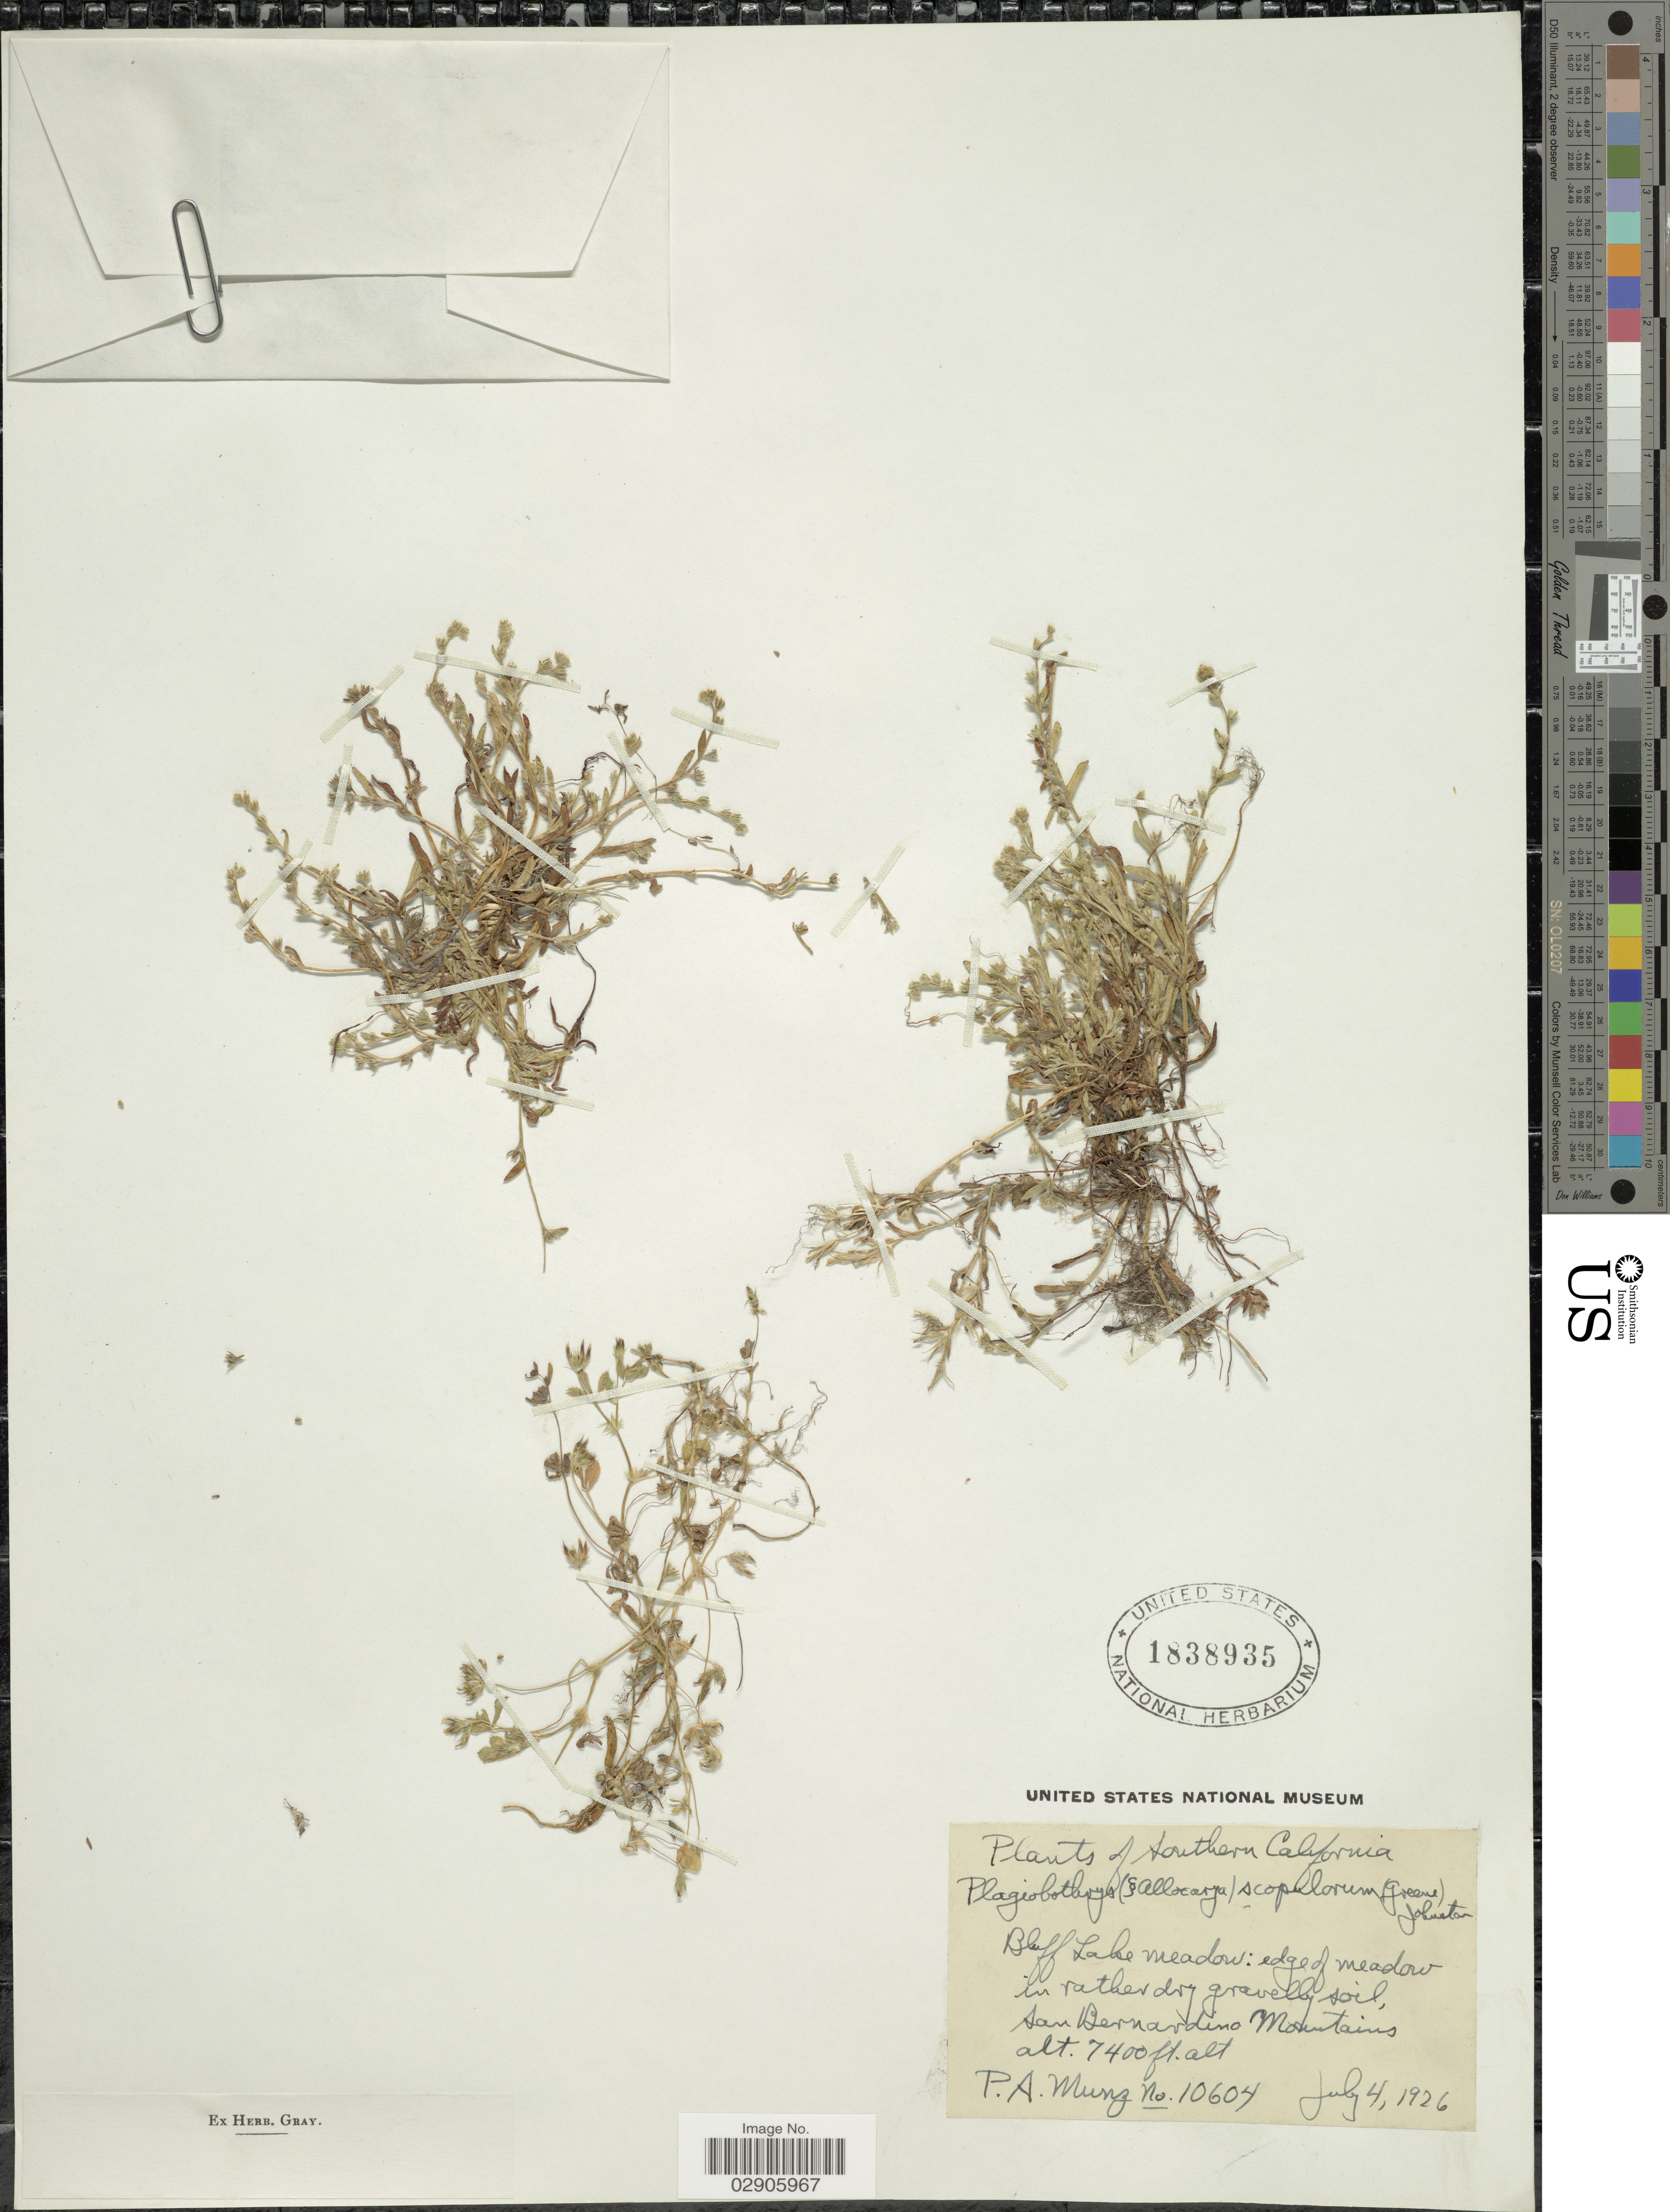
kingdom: Plantae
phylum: Tracheophyta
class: Magnoliopsida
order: Boraginales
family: Boraginaceae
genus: Plagiobothrys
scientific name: Plagiobothrys scopulorum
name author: (Greene) I.M. Johnst.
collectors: P. A. Munz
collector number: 10604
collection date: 1926-07-04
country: United States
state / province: California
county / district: San Bernardino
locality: Southern California, Bluff Lake meadow: edge of meadow in rather dry gravelly soil, San Bernardino Mountains.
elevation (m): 2256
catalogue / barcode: US 1838935